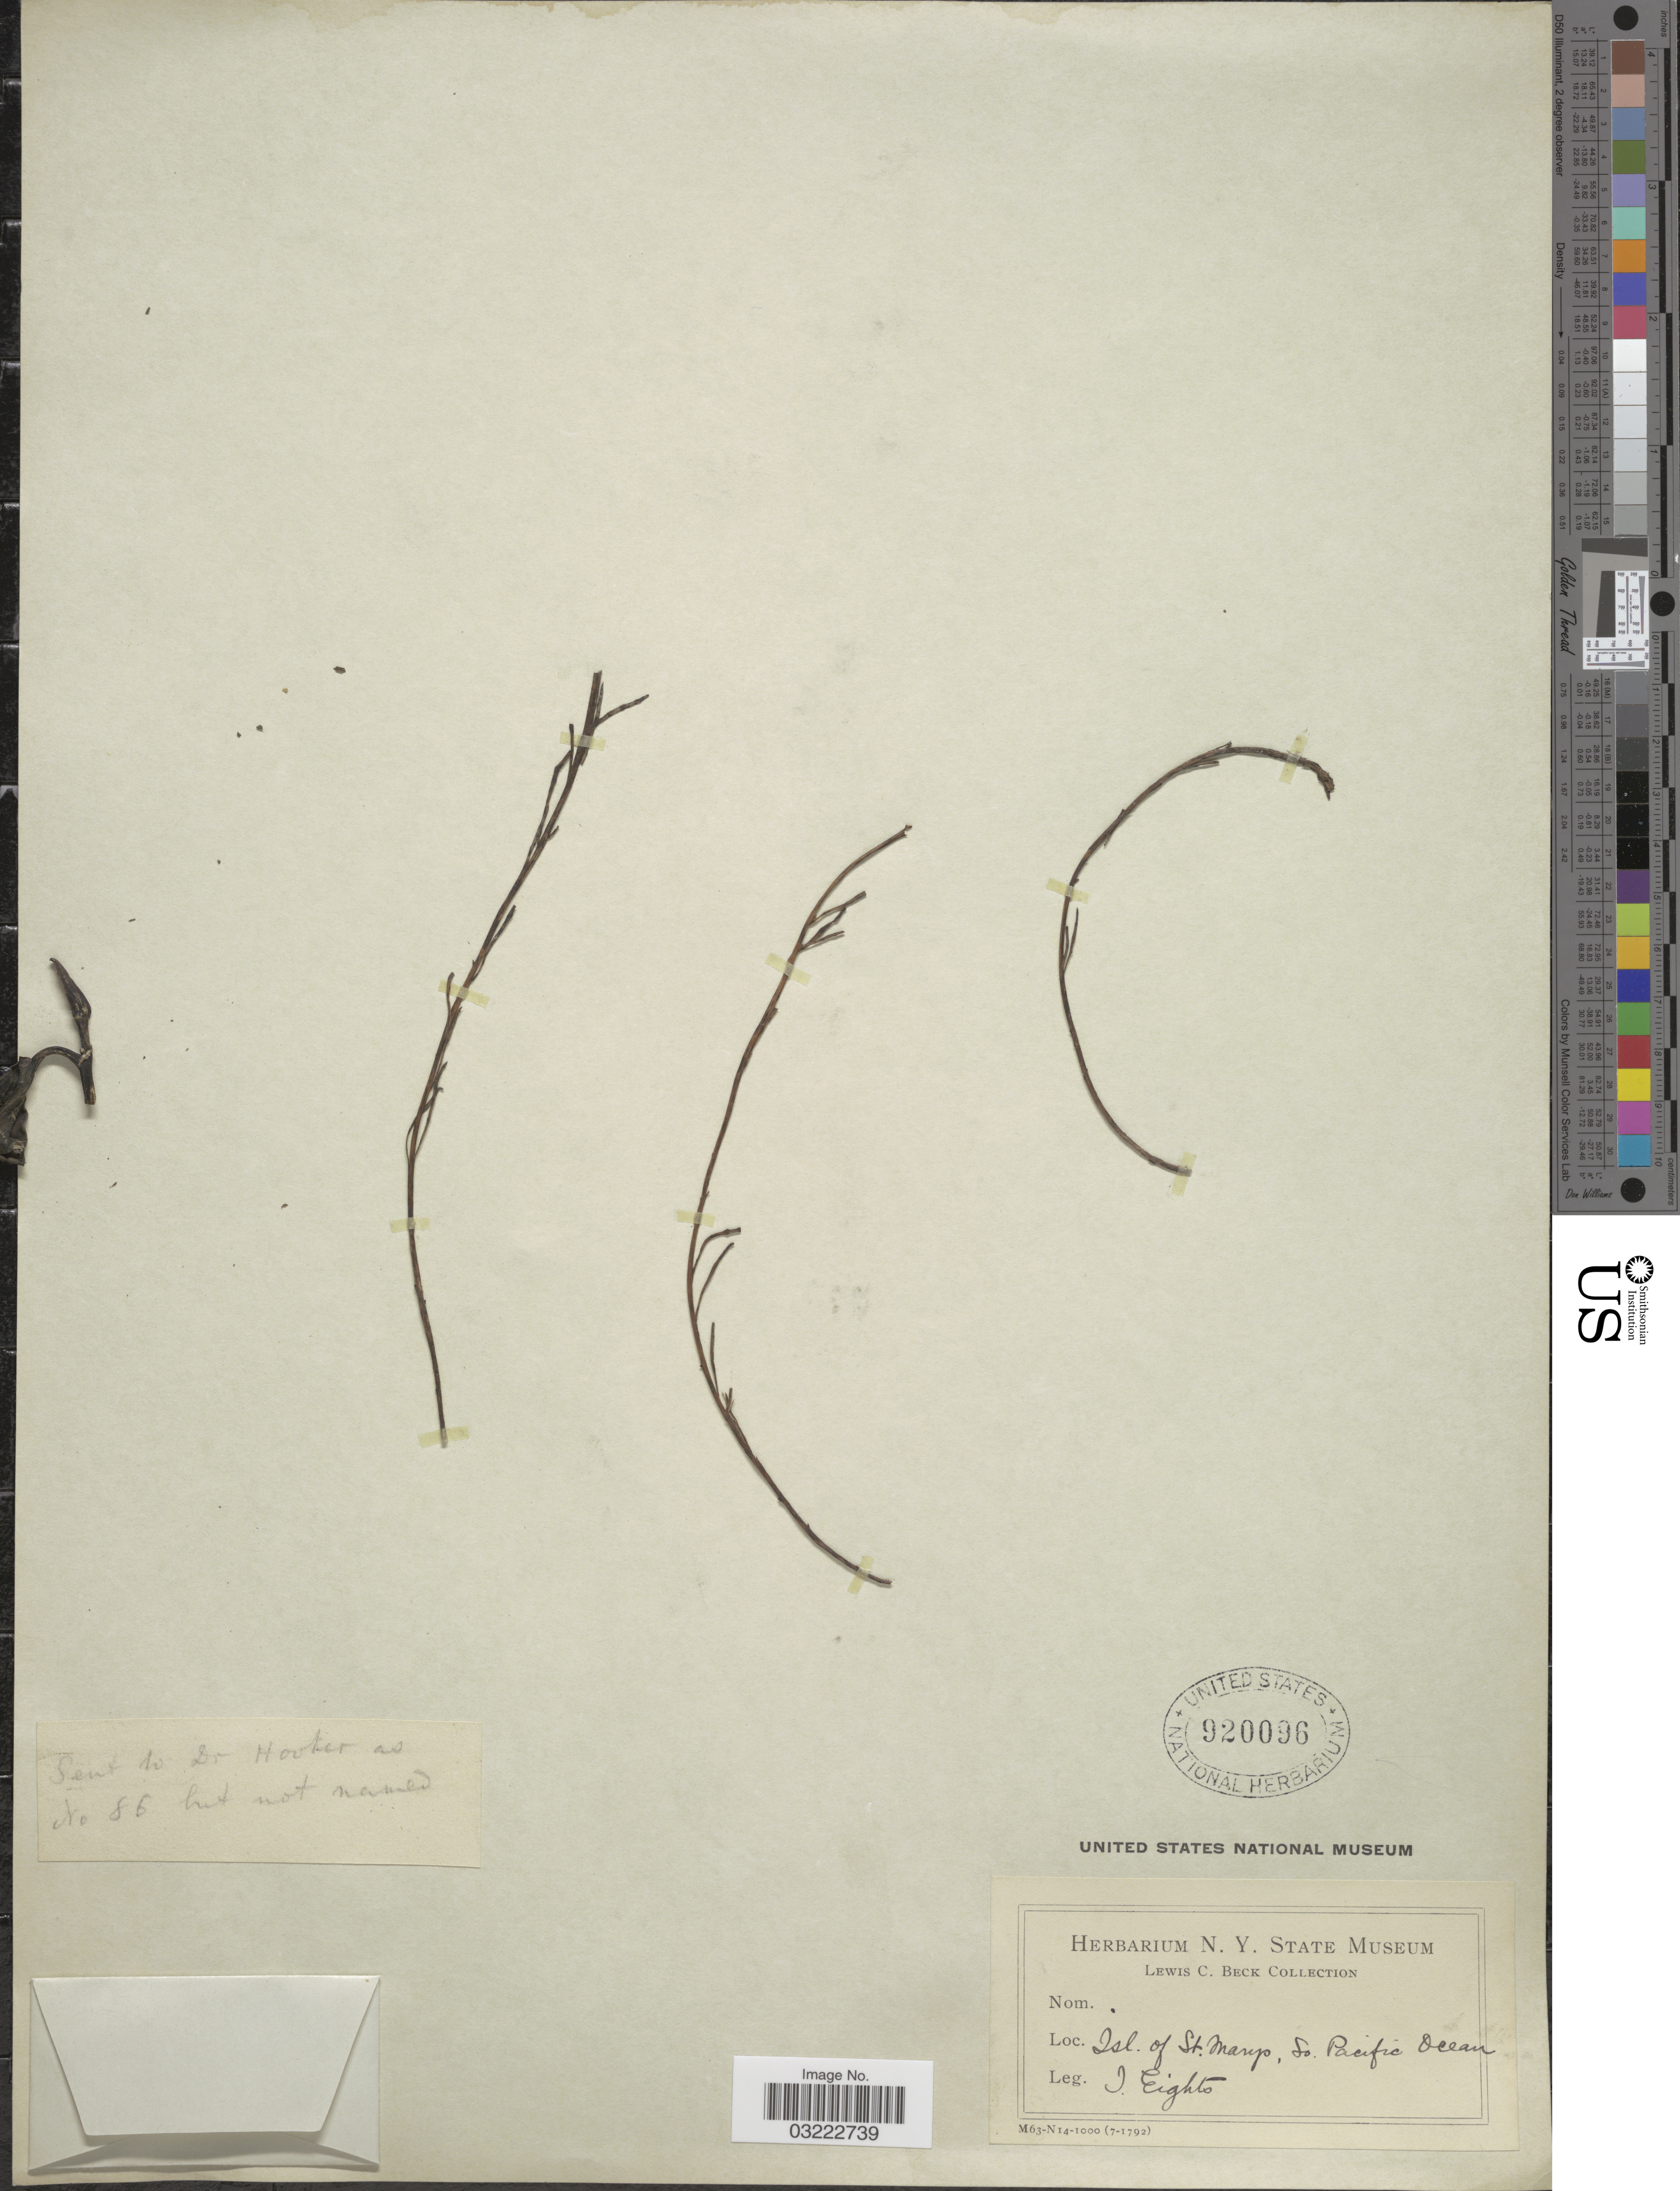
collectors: J. Eights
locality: Isl. of St. Marys, So. Pacific Ocean.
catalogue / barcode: US 920096